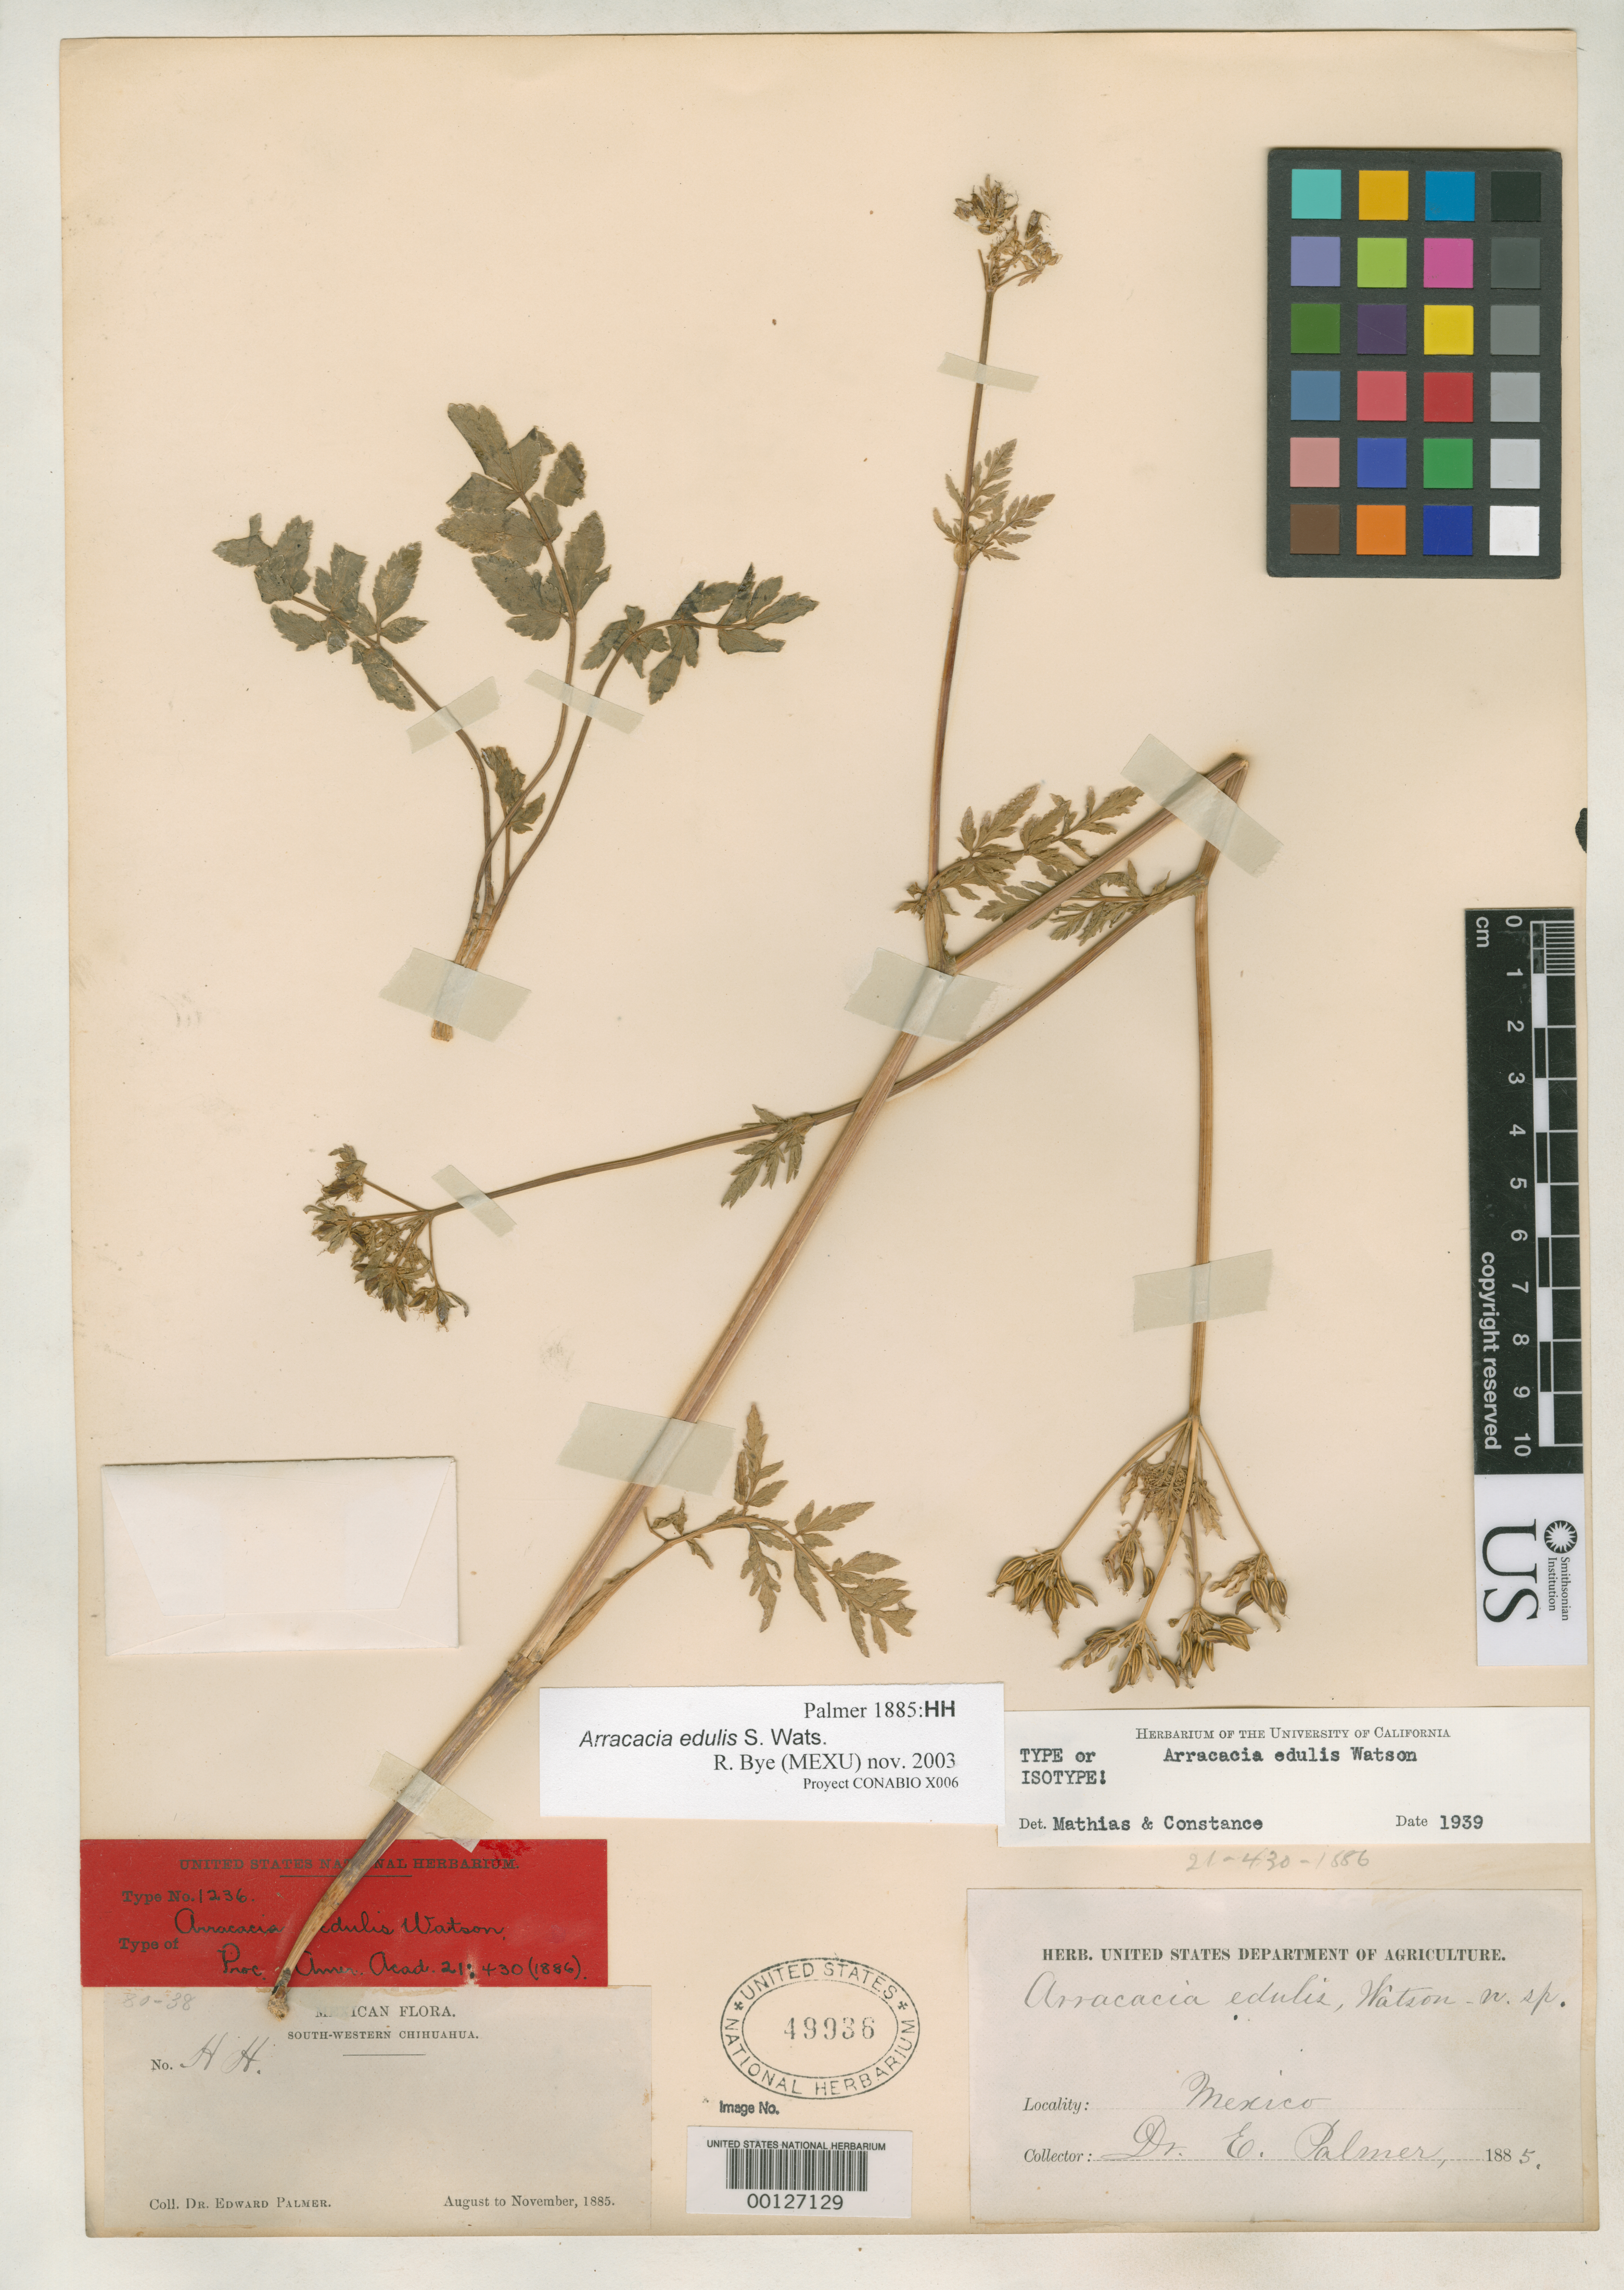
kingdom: Plantae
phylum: Tracheophyta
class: Magnoliopsida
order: Apiales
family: Apiaceae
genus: Arracacia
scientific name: Arracacia edulis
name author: S. Watson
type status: Isotype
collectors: E. Palmer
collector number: H.H.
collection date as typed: Aug 1885 to -- Nov 1885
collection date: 1885-08/1885-11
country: Mexico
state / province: Chihuahua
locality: South-western Chihuahua.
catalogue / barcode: US 49936